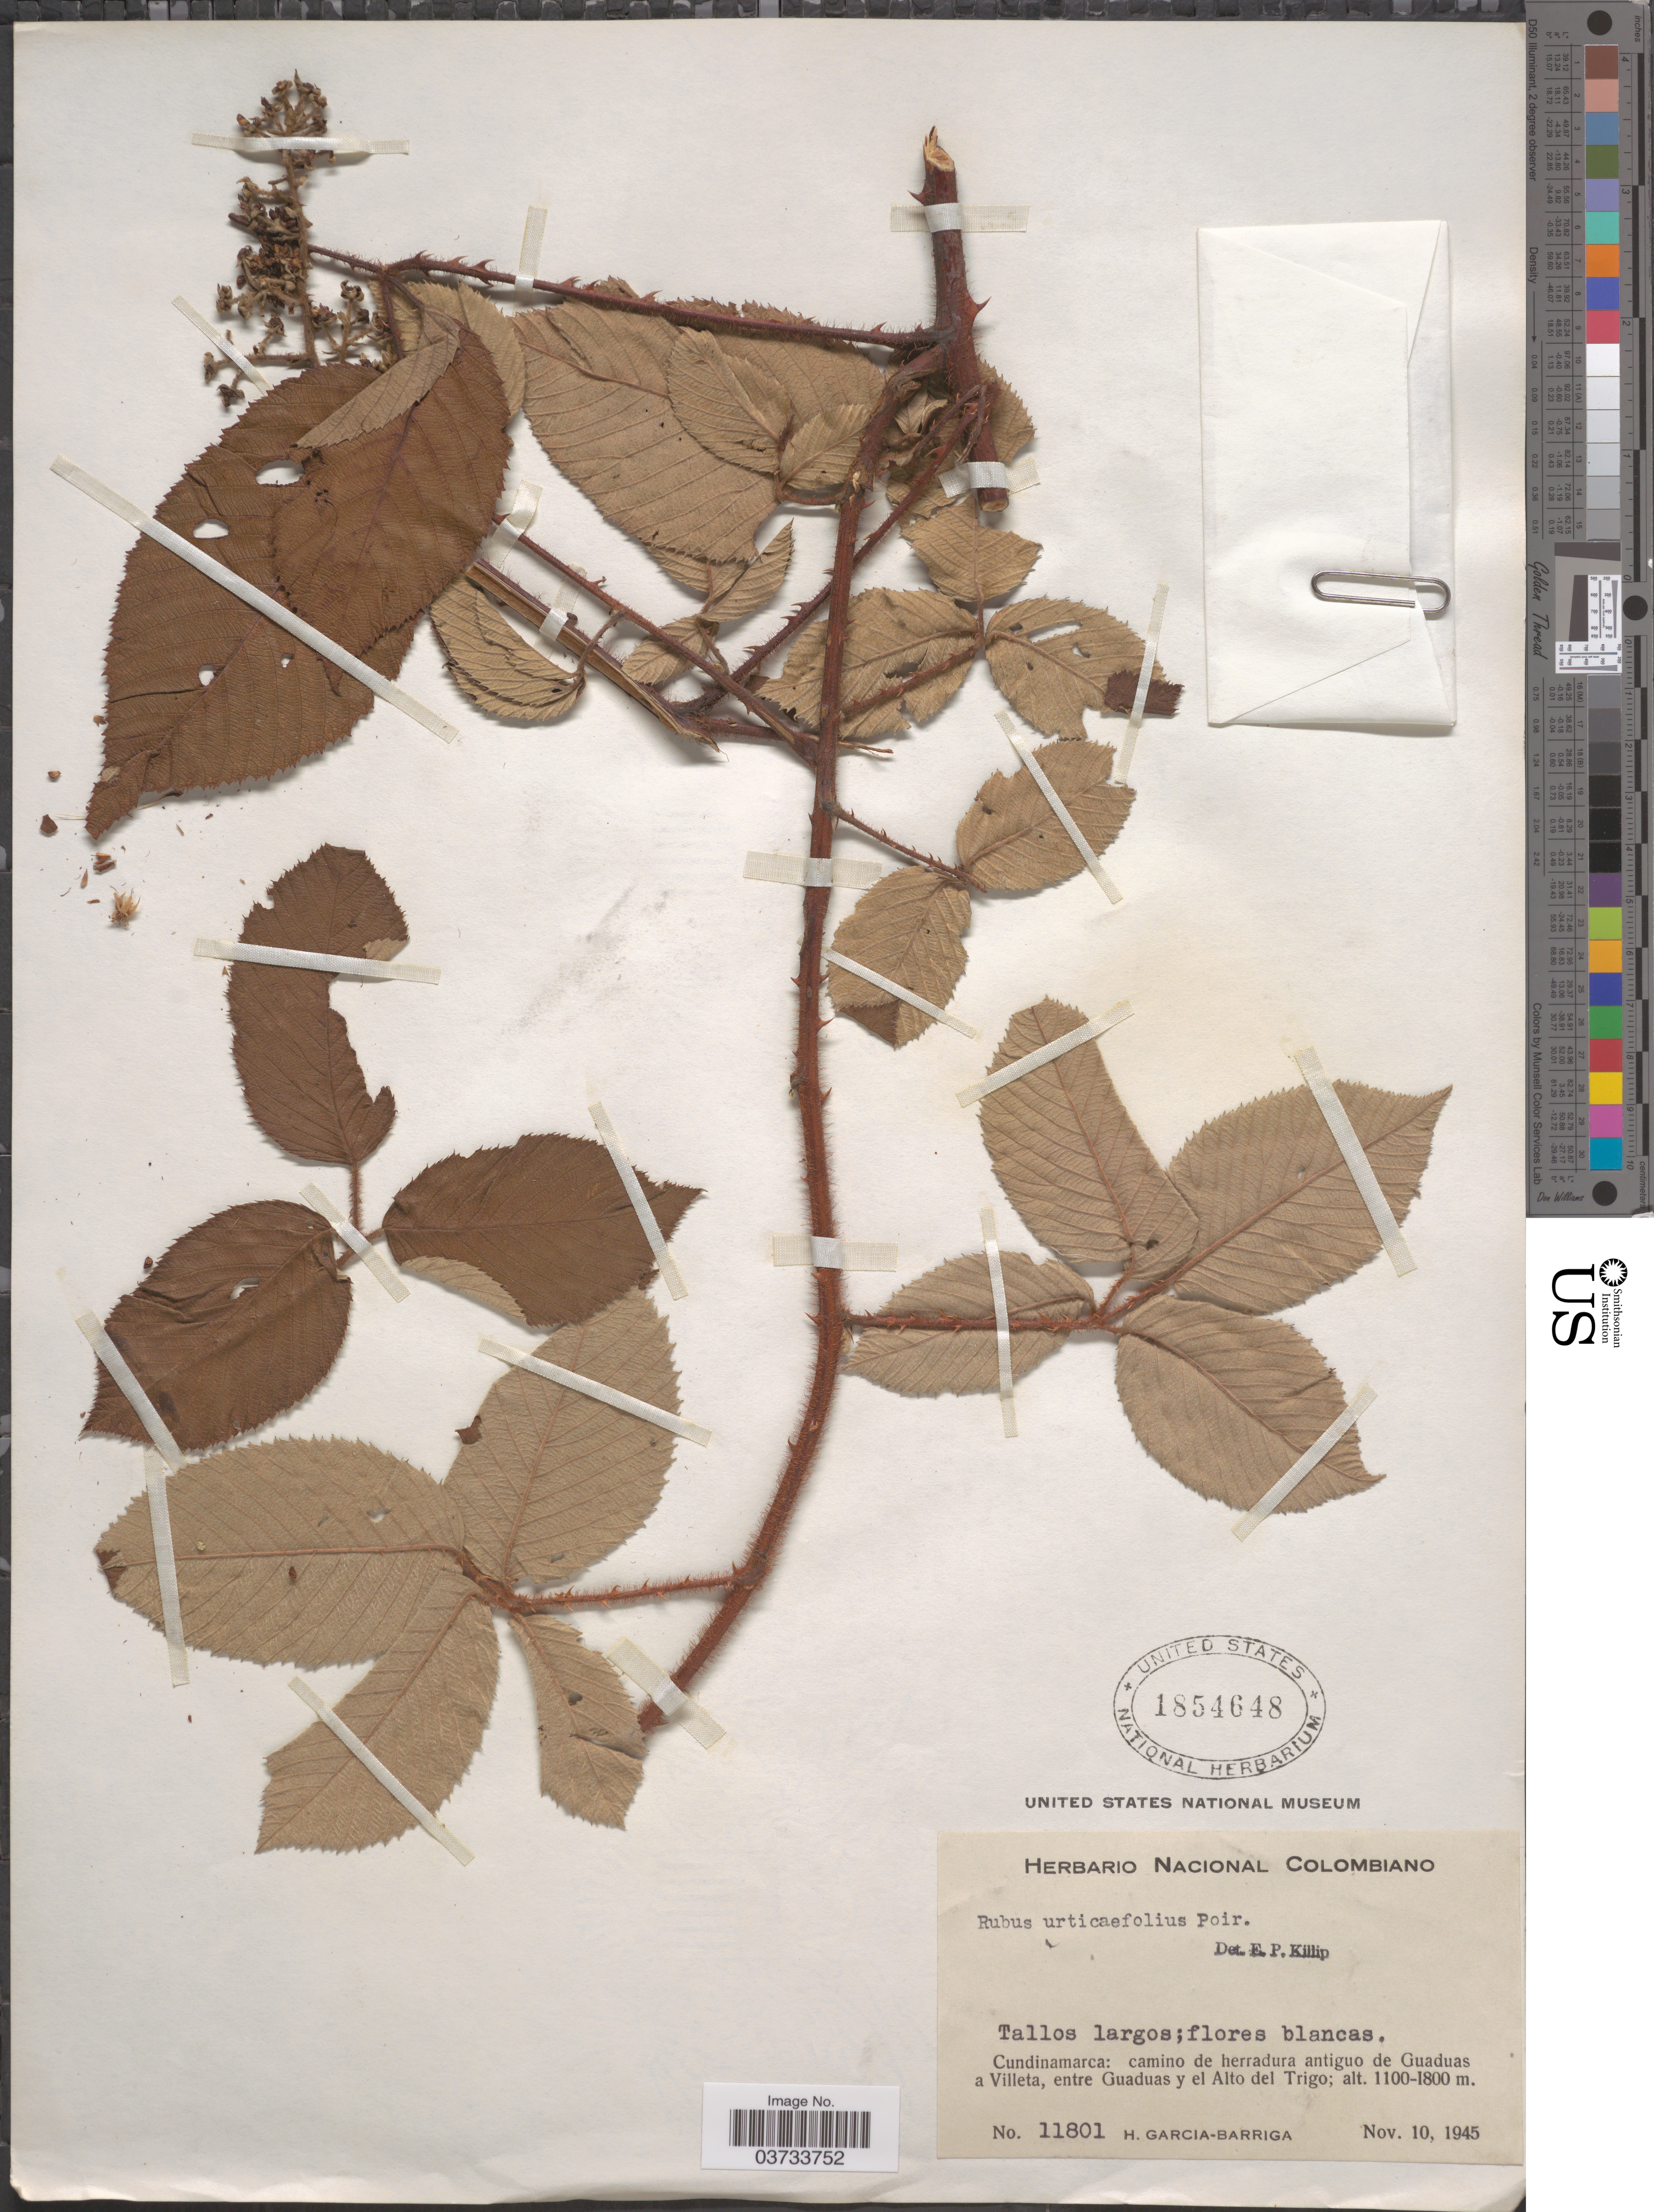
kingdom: Plantae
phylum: Tracheophyta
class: Magnoliopsida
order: Rosales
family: Rosaceae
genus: Rubus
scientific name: Rubus urticifolius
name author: Poir.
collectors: H. García Barriga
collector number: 11801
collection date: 1945-11-10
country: Colombia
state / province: Cundinamarca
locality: Camino de herradura antiguo de Guaduas a Villeta, entre Guaduas y el Alto del Trigo.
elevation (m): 1100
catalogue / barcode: US 1854648